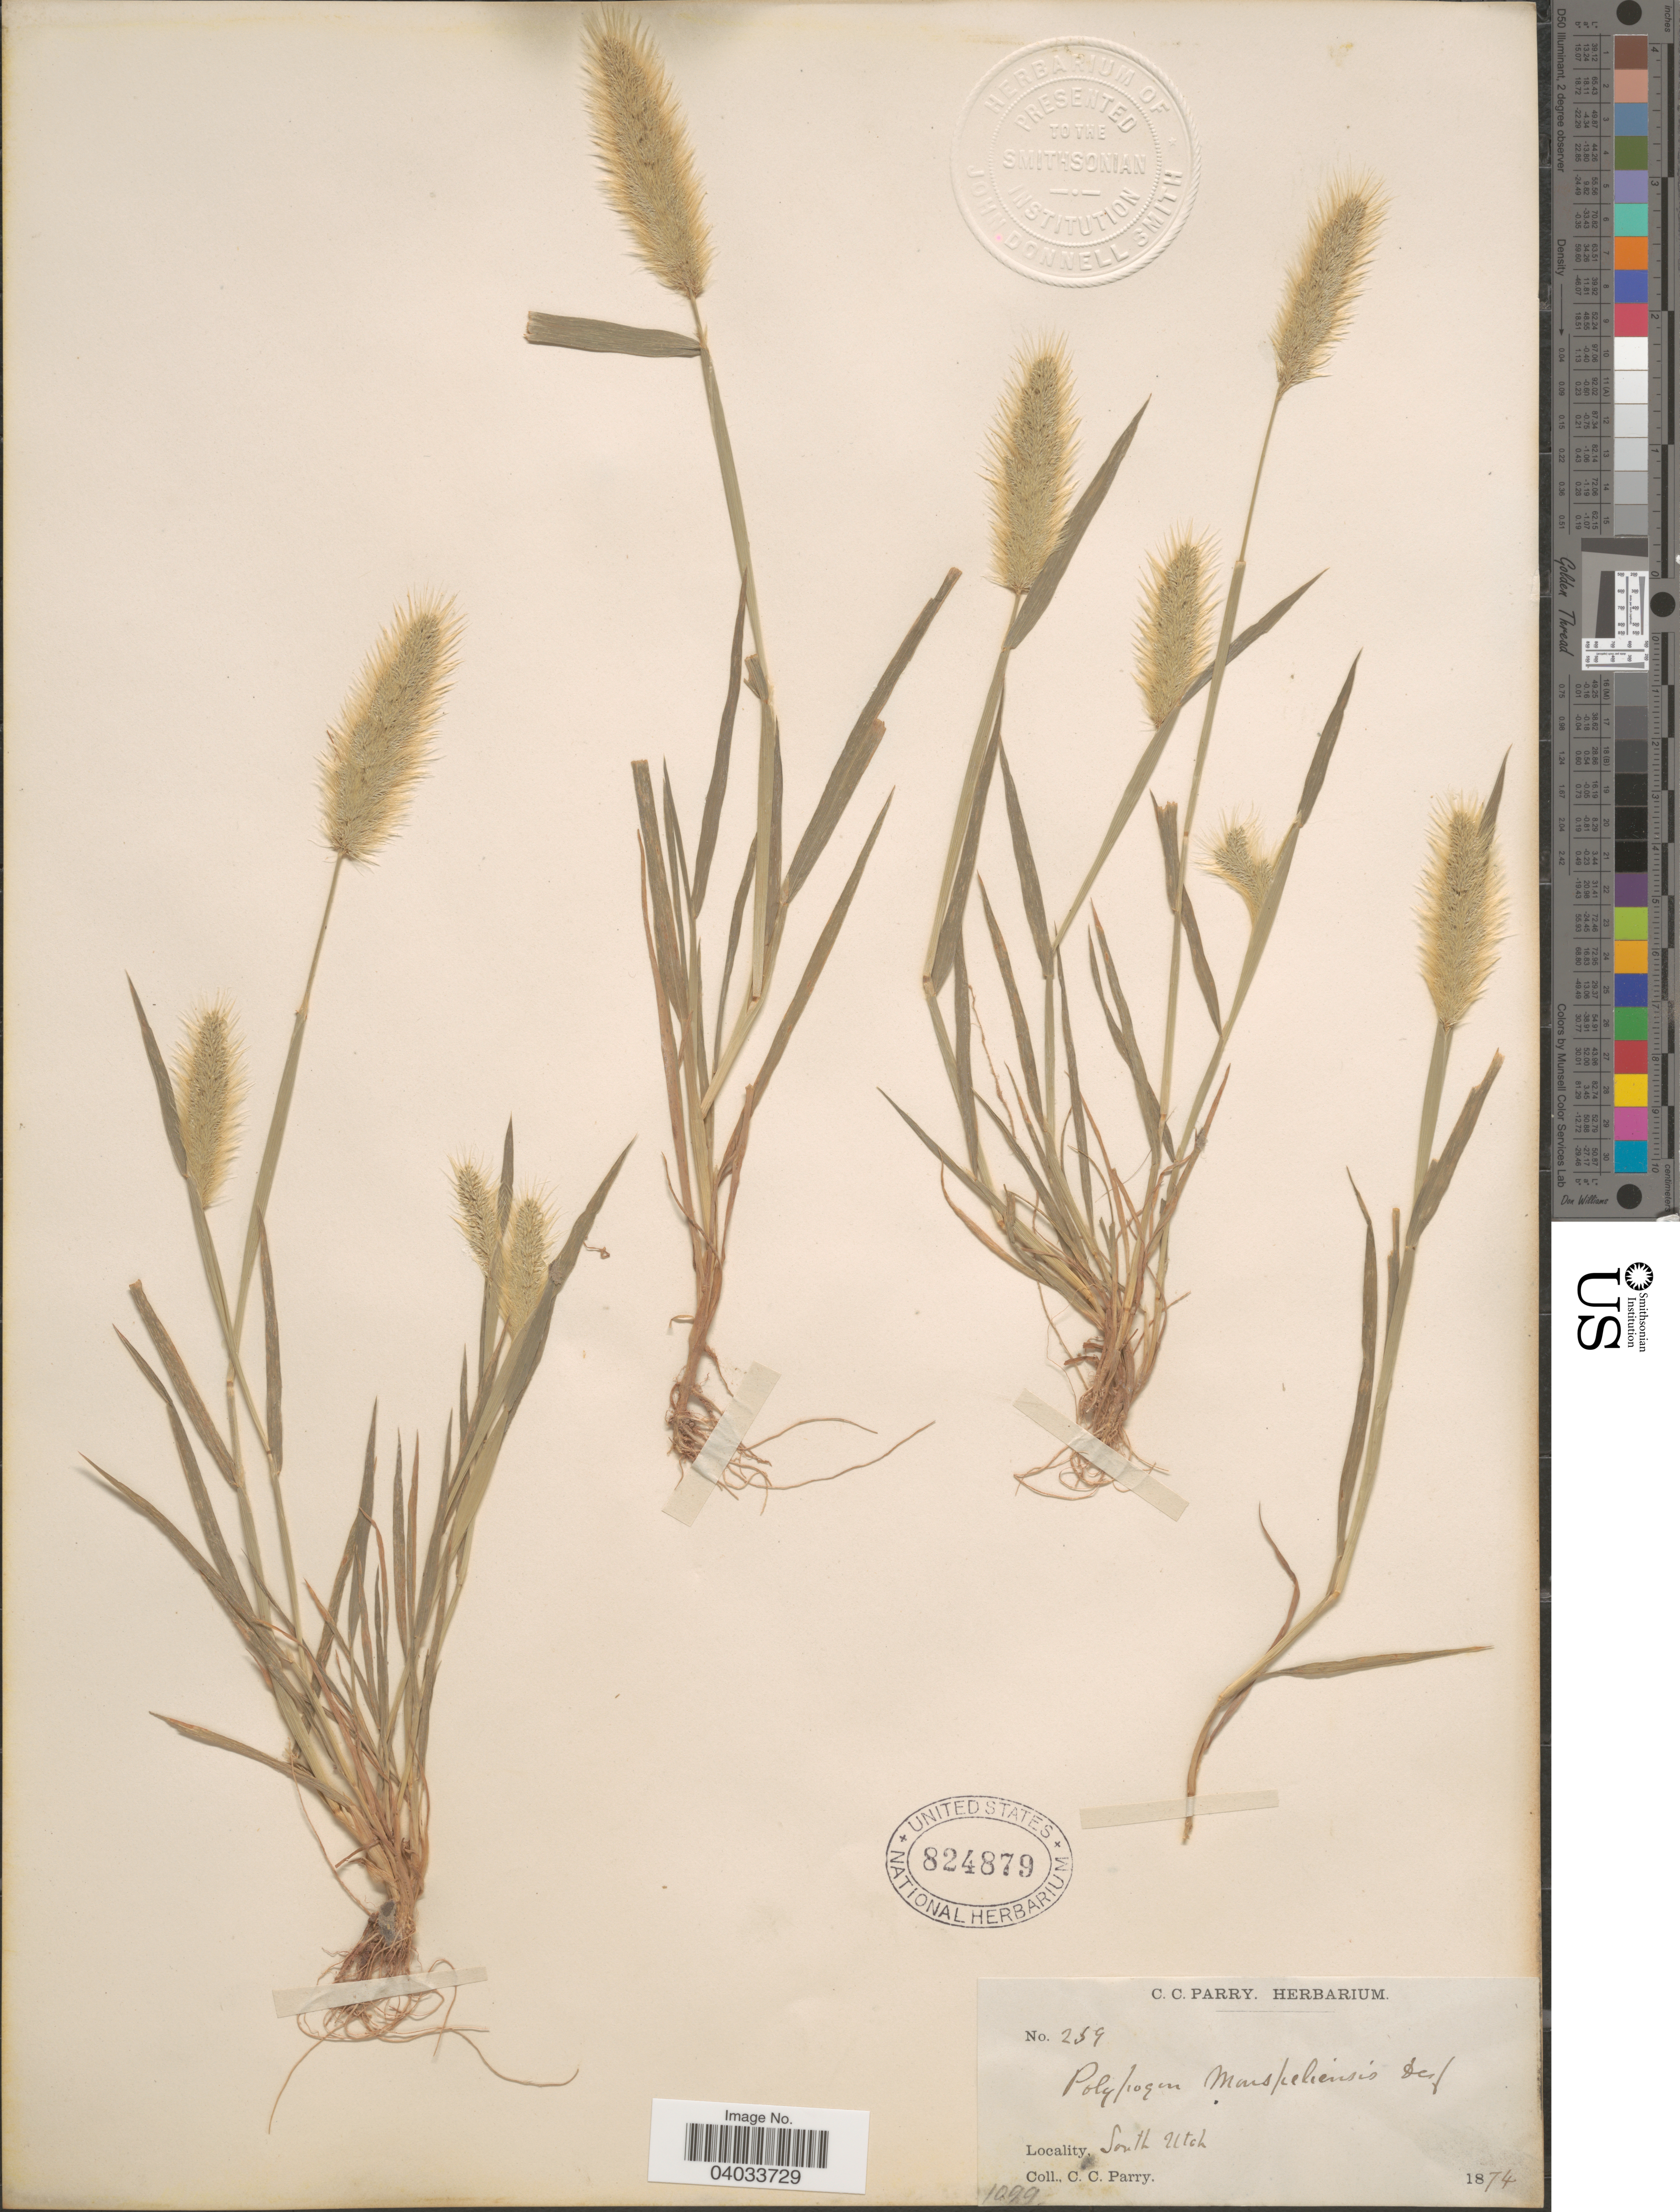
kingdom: Plantae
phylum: Tracheophyta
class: Liliopsida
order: Poales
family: Poaceae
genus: Polypogon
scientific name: Polypogon monspeliensis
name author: (L.) Desf.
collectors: C. C. Parry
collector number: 259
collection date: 1874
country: United States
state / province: Utah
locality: South Utah.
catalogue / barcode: US 824879